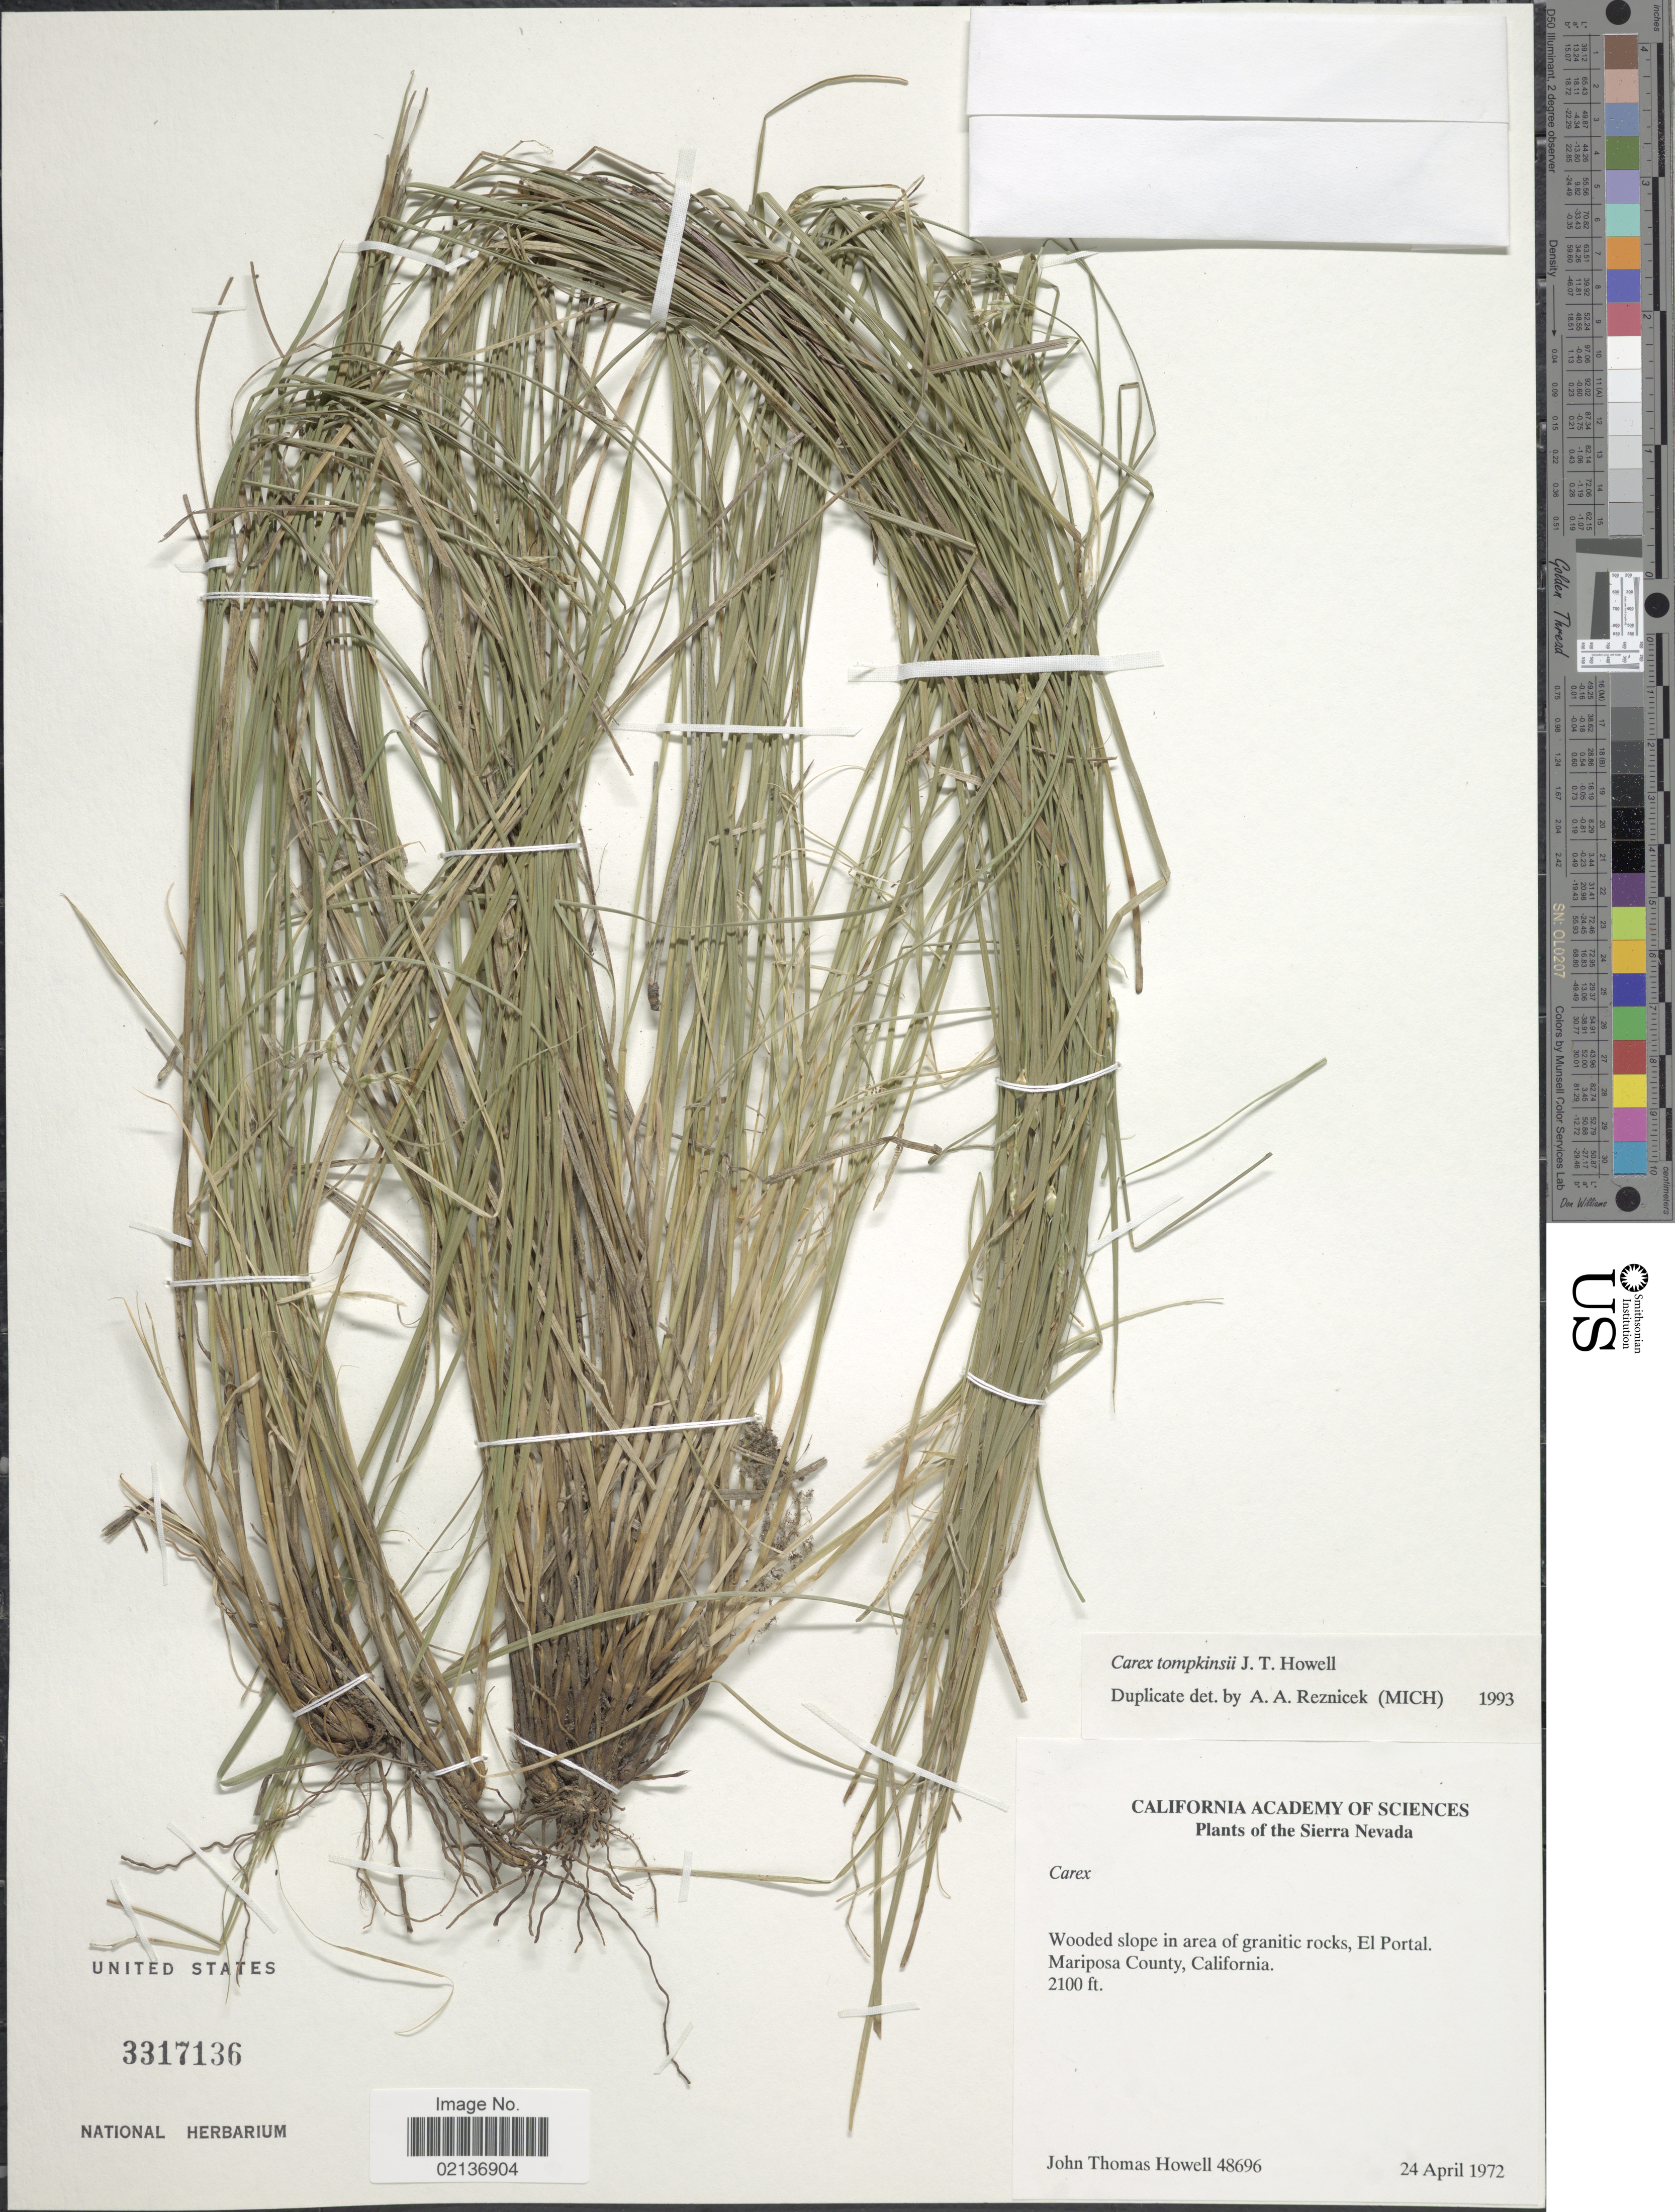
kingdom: Plantae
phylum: Tracheophyta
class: Liliopsida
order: Poales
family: Cyperaceae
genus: Carex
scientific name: Carex tompkinsii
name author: J.T. Howell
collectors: J. T. Howell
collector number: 48696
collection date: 1972-04-24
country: United States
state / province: California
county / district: Mariposa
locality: Sierra Nevada, El Portal, Mariposa County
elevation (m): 640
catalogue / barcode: US 3317136